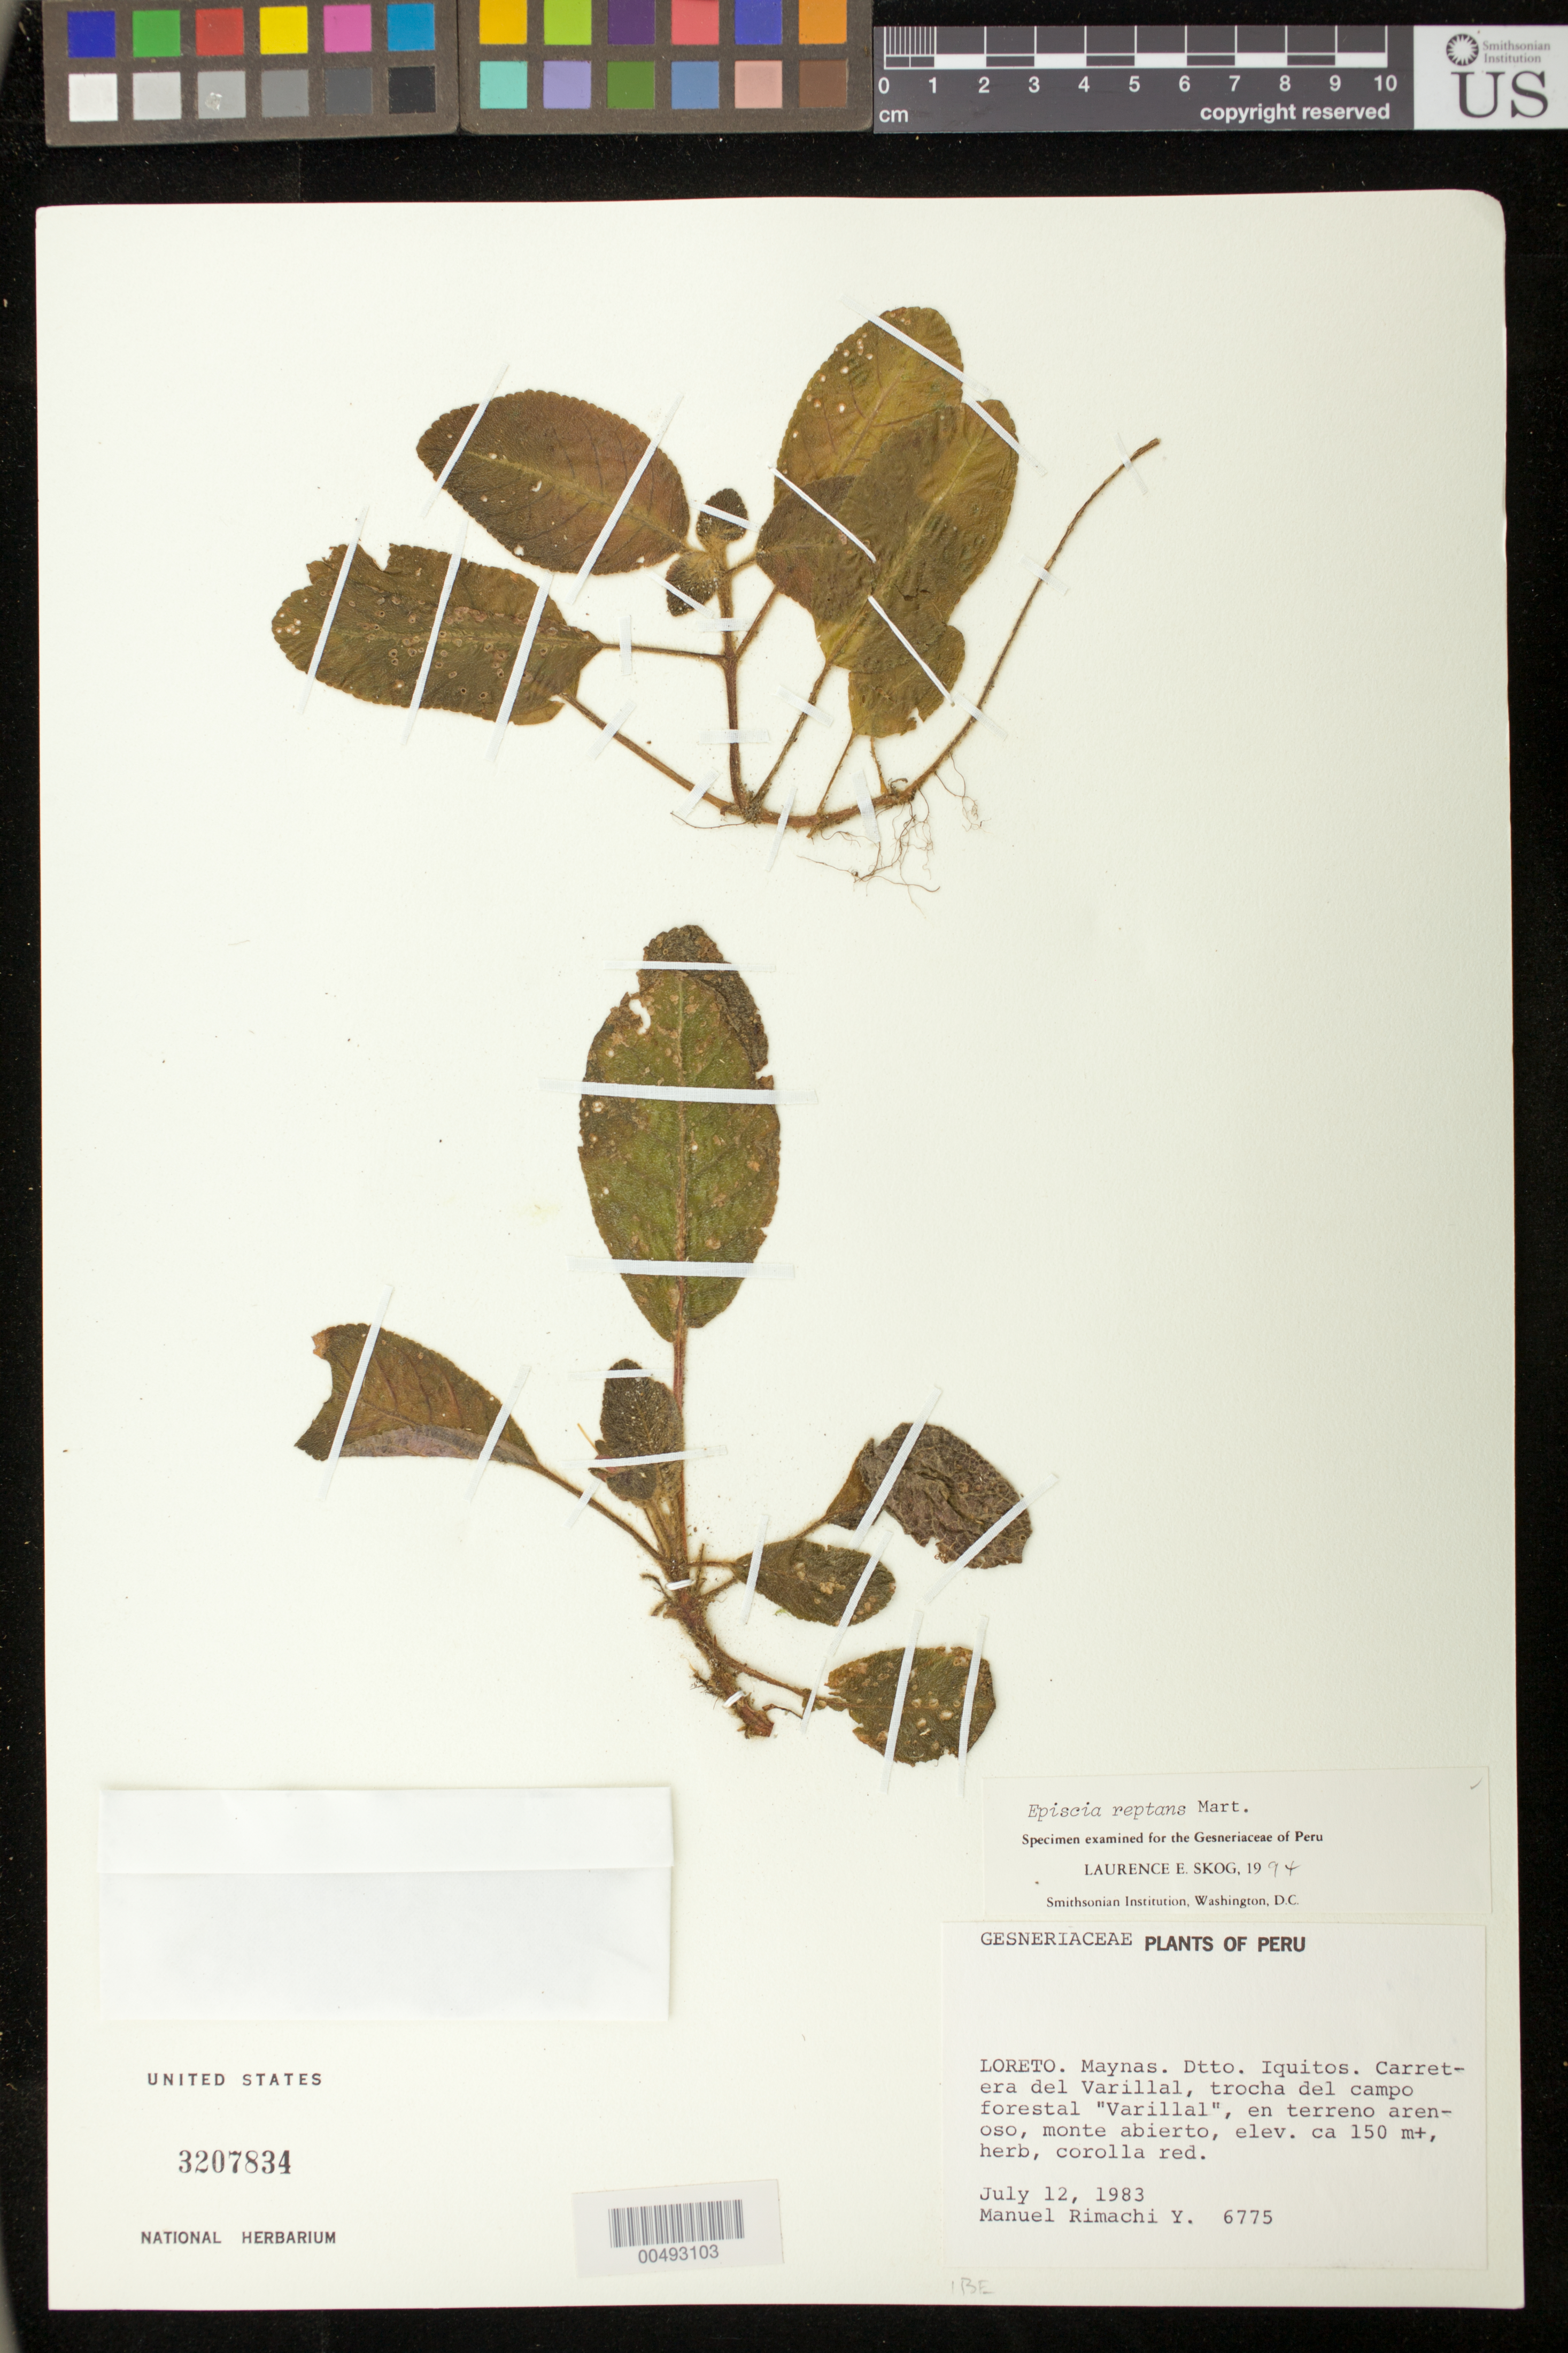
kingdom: Plantae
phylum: Tracheophyta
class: Magnoliopsida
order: Lamiales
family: Gesneriaceae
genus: Episcia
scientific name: Episcia reptans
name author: Mart.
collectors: M. Rimachi Y.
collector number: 6775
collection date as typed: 12 Jul 1983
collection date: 1983-07-12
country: Peru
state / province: Loreto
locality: Prov. Maynas; Iquitos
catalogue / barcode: US 3207834